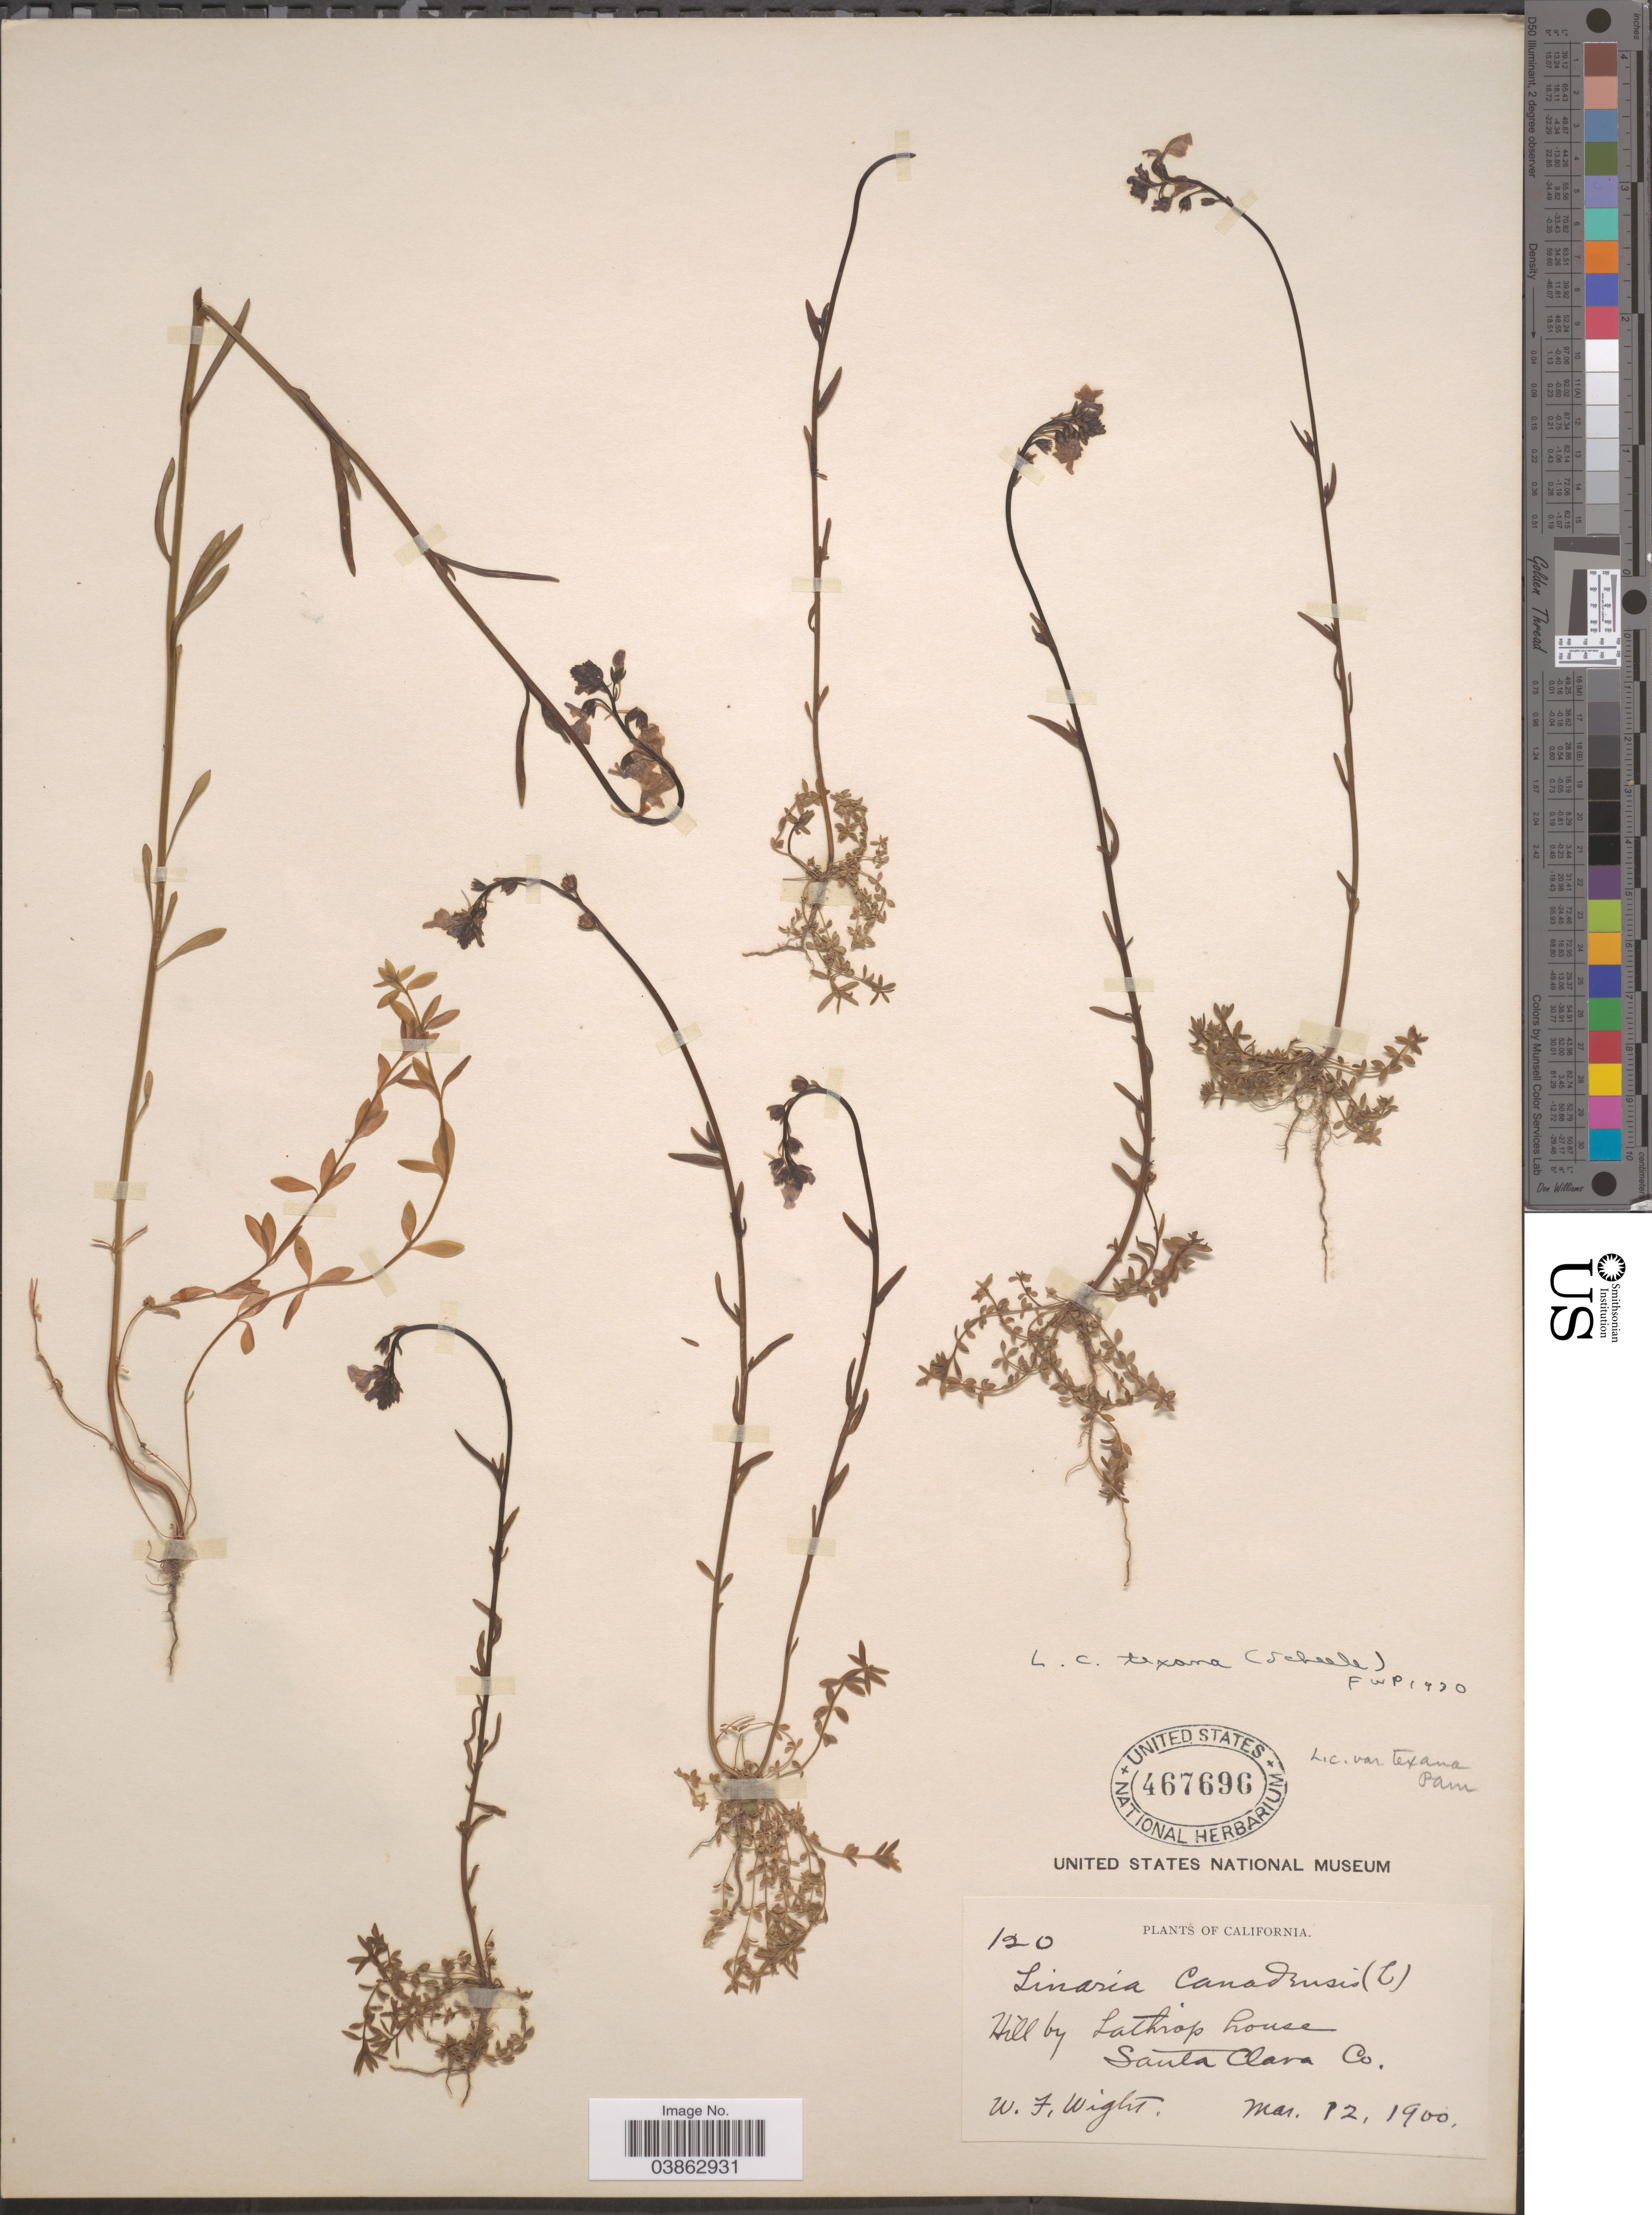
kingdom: Plantae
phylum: Tracheophyta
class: Magnoliopsida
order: Lamiales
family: Plantaginaceae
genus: Linaria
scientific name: Linaria texana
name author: Scheele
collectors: W. Wight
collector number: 120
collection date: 1900-03-12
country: United States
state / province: California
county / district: Santa Clara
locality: Hill by Lathrop House. Santa Clara Co.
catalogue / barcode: US 467696